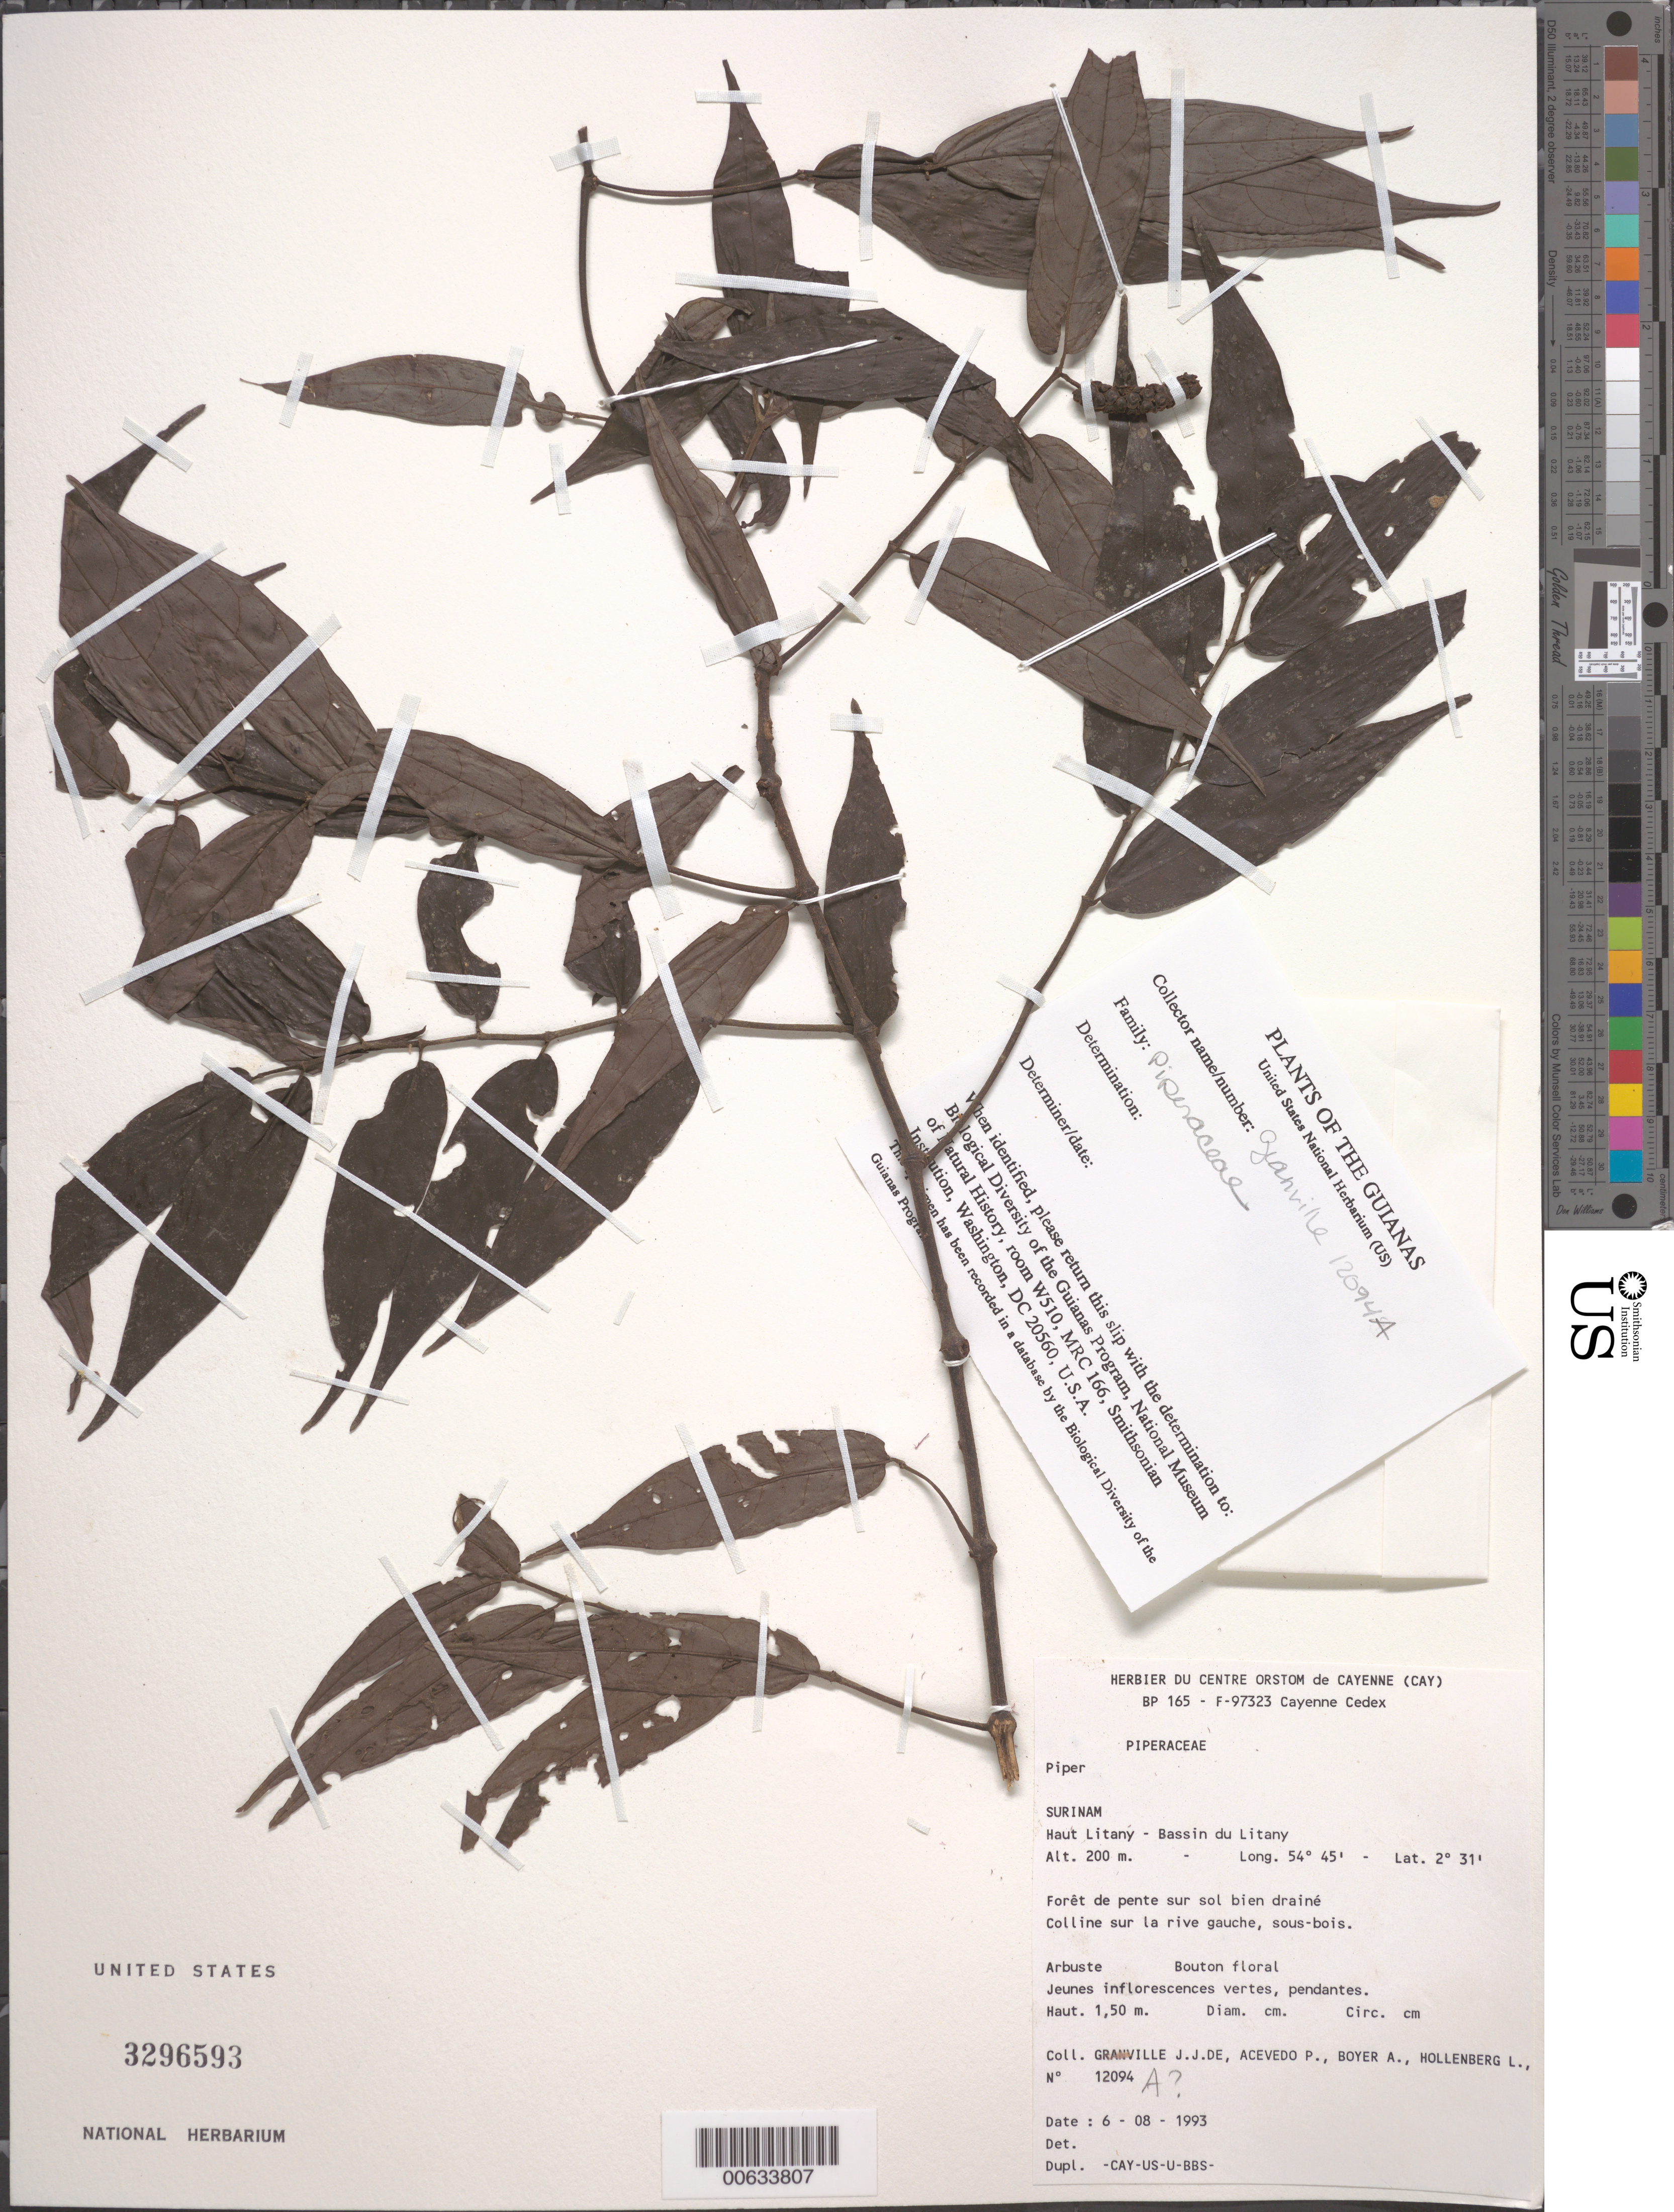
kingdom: Plantae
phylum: Tracheophyta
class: Magnoliopsida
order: Piperales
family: Piperaceae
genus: Piper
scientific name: Piper sp.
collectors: J.-J. de Granville, P. Acevedo-Rodr., A. Boyer & L. Hollenberg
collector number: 12094 A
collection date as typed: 6-Aug-93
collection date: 1993-08-06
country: Suriname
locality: Haut Litany, Bassin du Litany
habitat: Slope forest on well drained soil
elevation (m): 200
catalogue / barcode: US 3296593